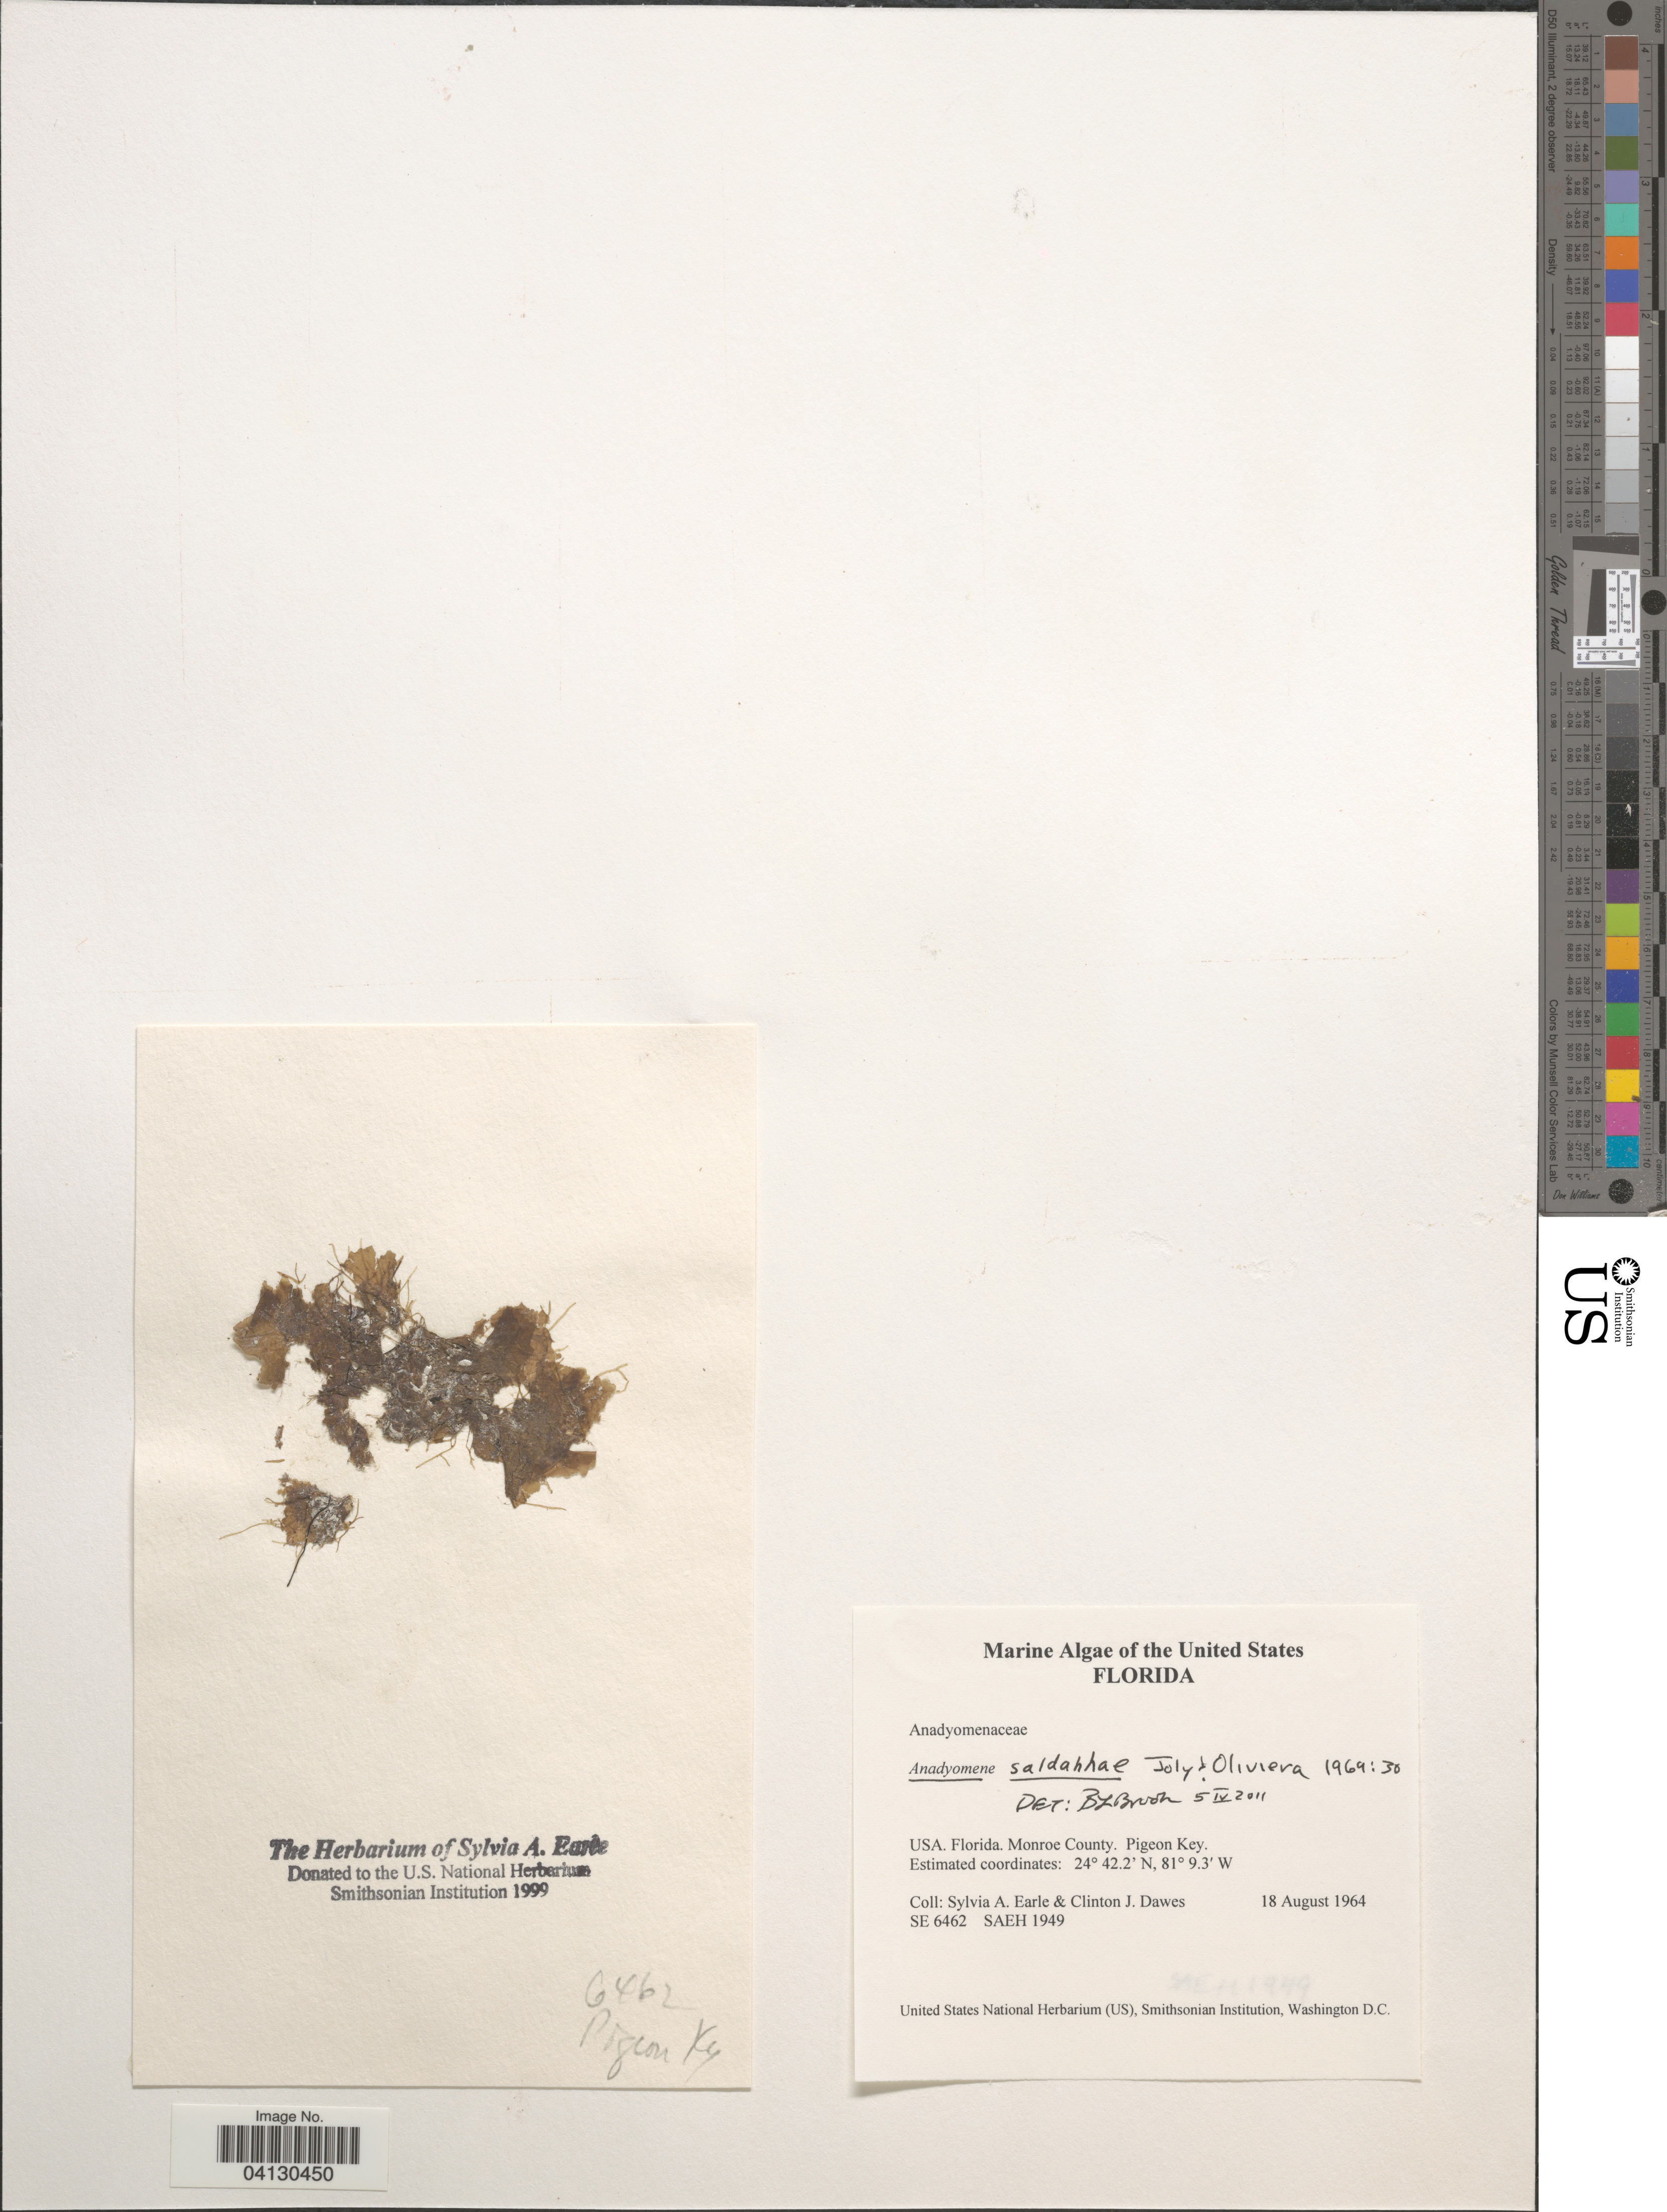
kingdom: Plantae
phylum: Chlorophyta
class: Ulvophyceae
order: Cladophorales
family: Anadyomenaceae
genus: Anadyomene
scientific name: Anadyomene saldanhae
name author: A.B. Joly & E.C. Oliveira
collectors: S. A. Earle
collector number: SE6462/SAEH1949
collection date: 1964-08-18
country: United States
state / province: Florida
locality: Monroe County. Pigeon Key.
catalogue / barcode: US 329164